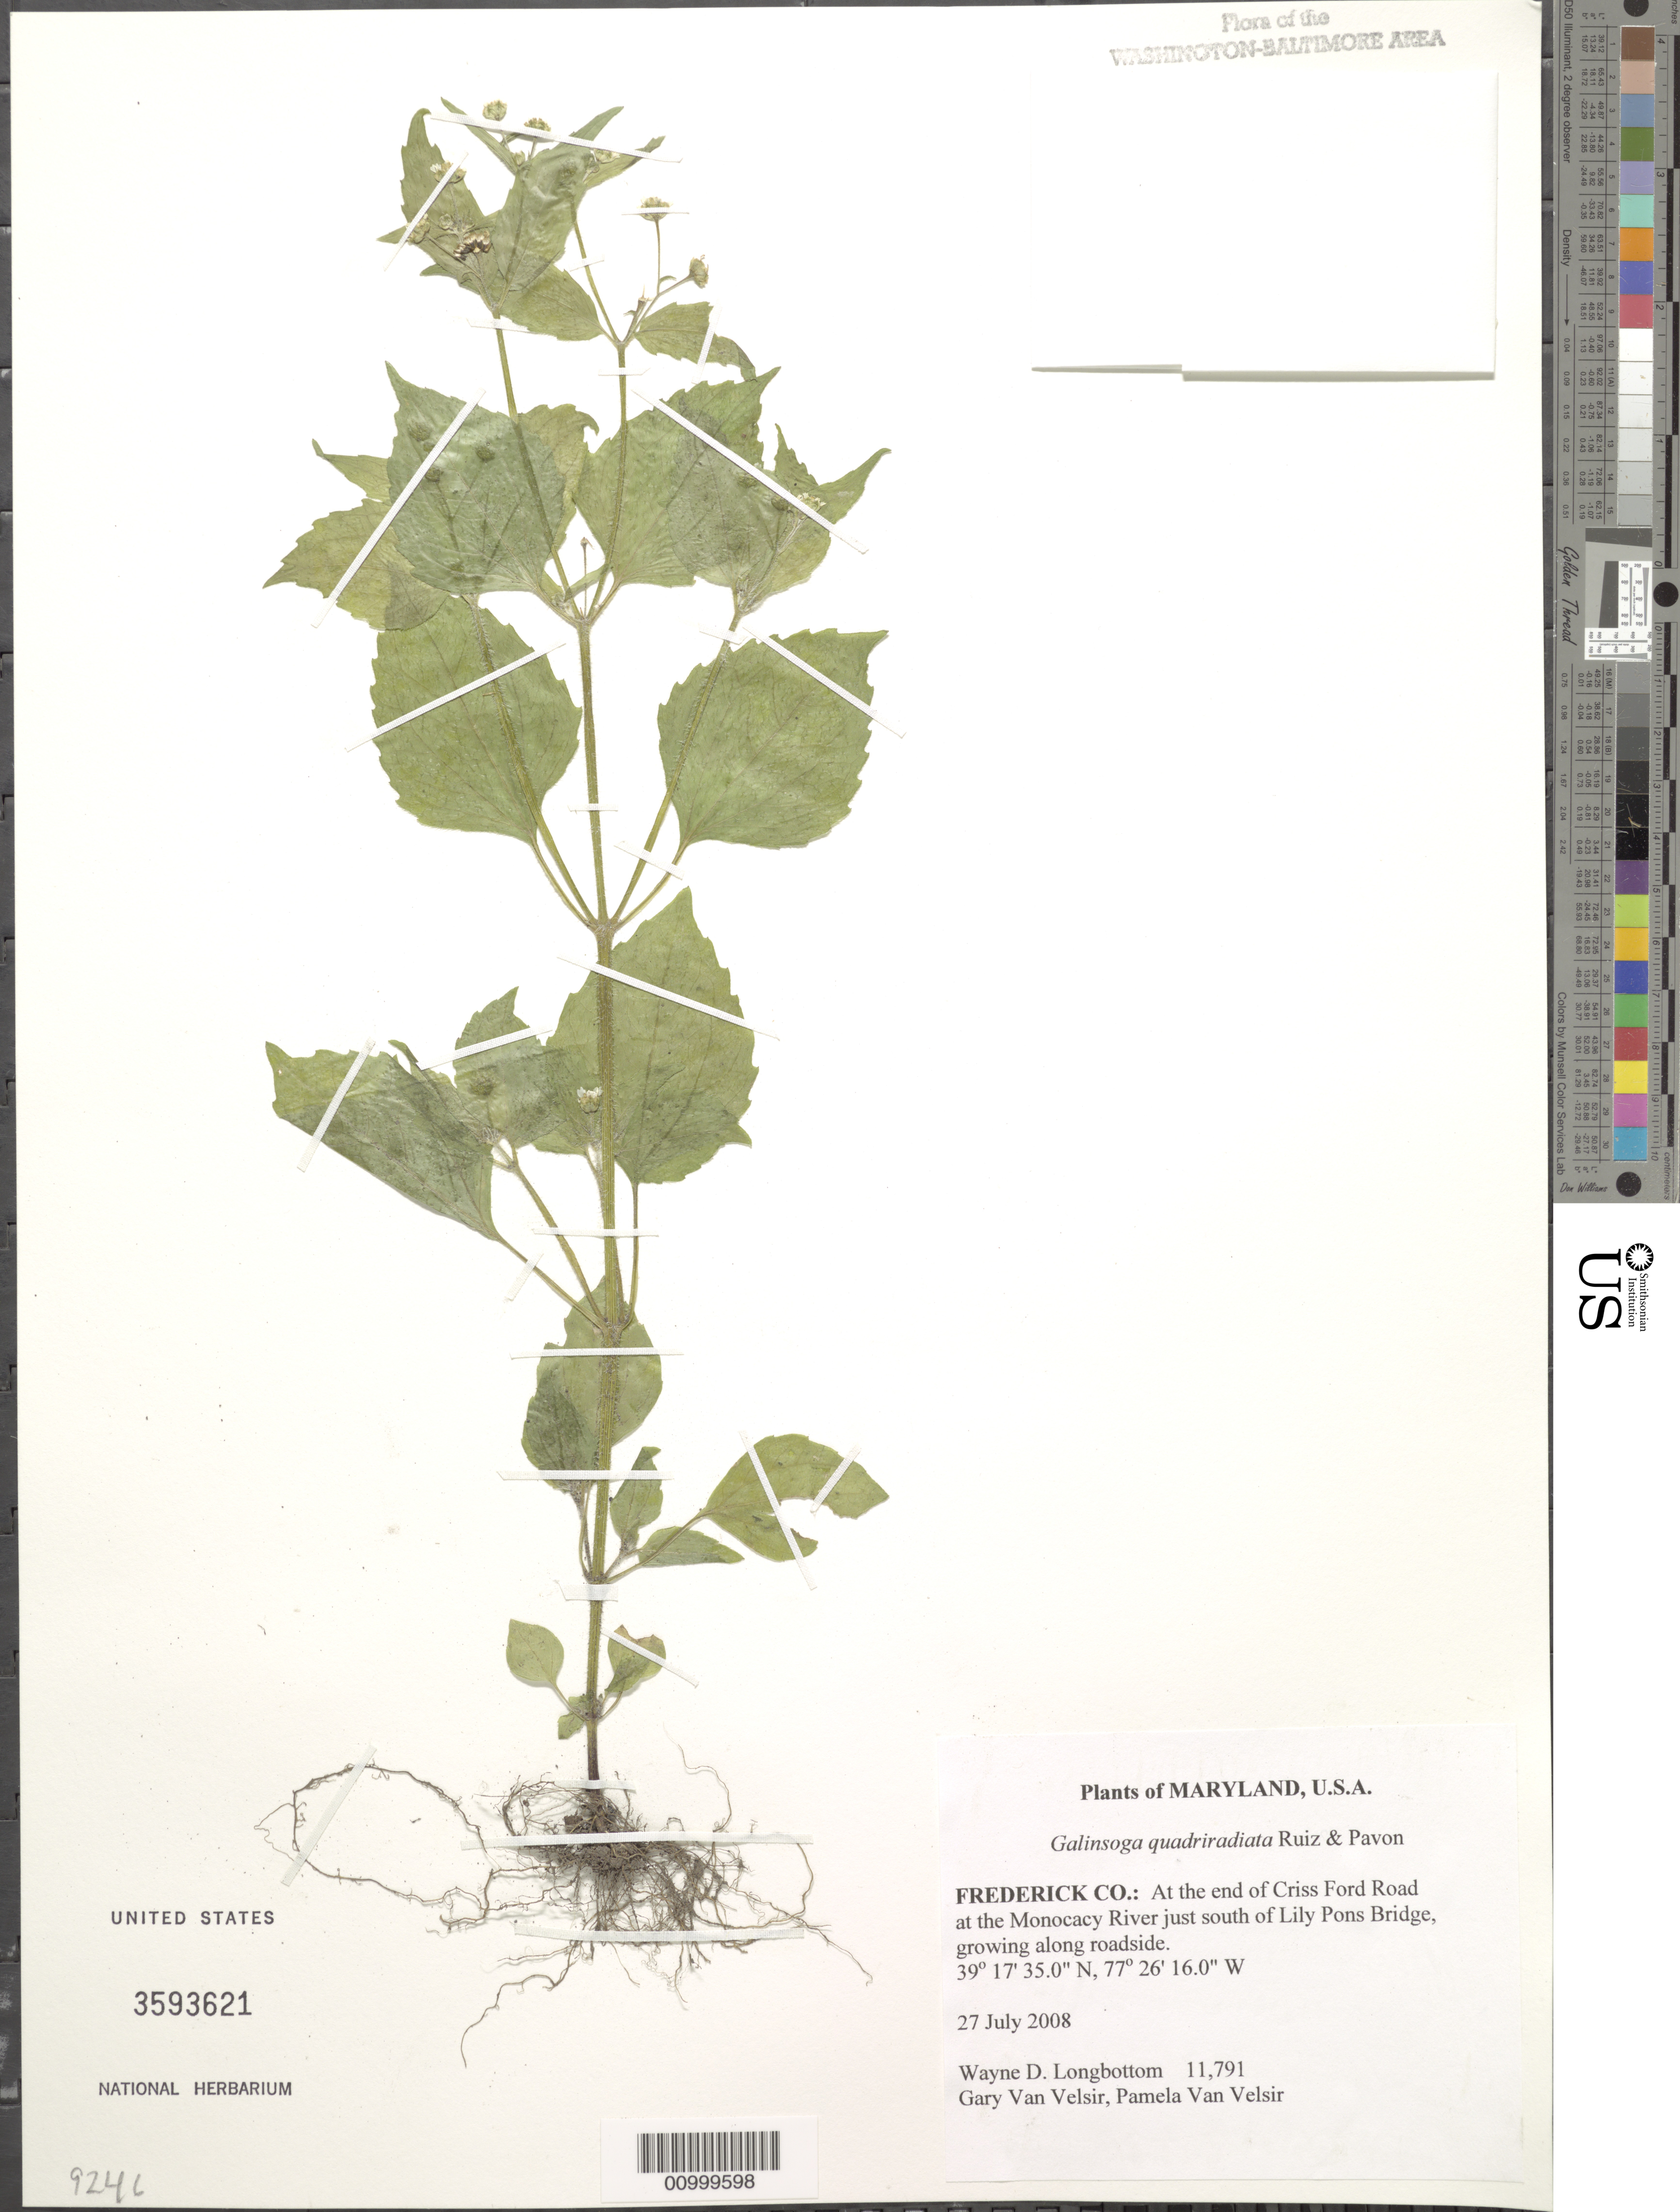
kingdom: Plantae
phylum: Tracheophyta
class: Magnoliopsida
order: Asterales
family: Asteraceae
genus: Galinsoga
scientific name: Galinsoga quadriradiata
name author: Ruiz & Pav.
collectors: W. D. Longbottom, G. Van Velsir & P. Van Velsir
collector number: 11791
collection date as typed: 27 July 2008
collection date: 2008-07-27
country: United States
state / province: Maryland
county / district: Frederick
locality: At the end of Criss Ford Road at the Monocacy River just south of Lily Pons Bridge, along Locust Run.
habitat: growing along the roadside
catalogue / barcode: US 3593621